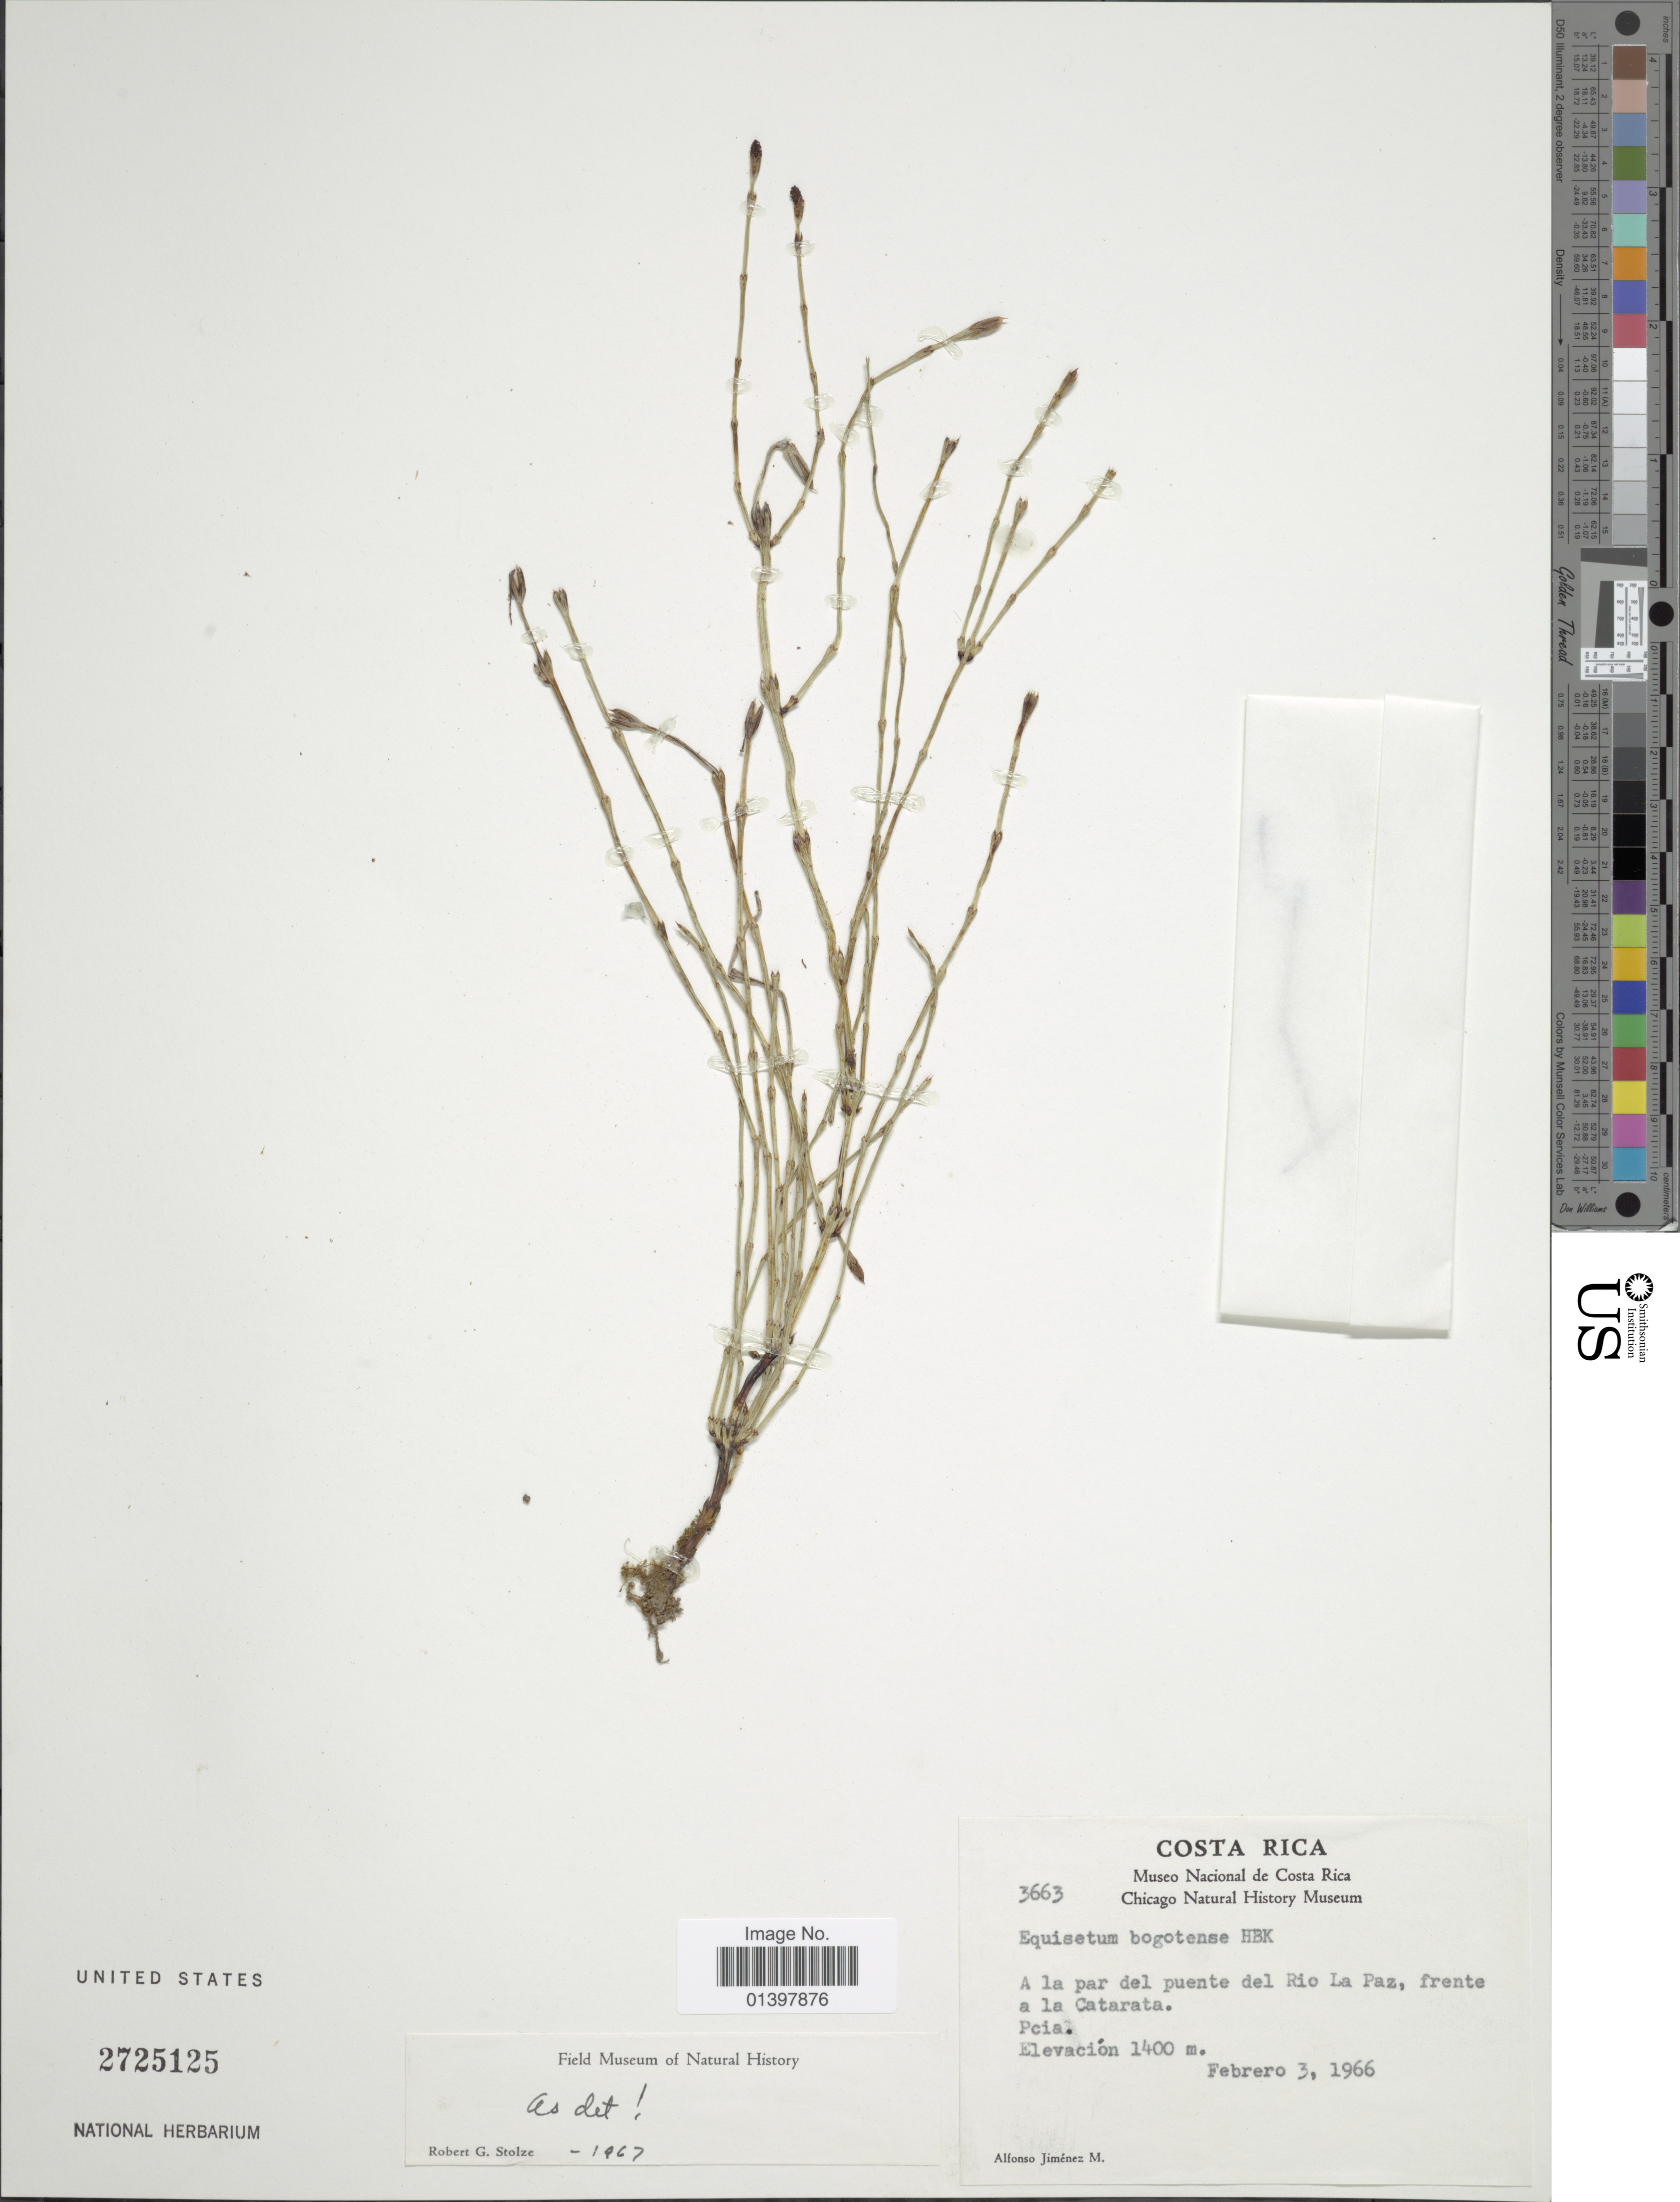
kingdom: Plantae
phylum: Tracheophyta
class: Polypodiopsida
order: Equisetales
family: Equisetaceae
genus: Equisetum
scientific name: Equisetum bogotense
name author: Kunth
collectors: A. Jimenez M.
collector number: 3663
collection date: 1966-02-03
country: Costa Rica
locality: A la par del puente del Rio La Paz, frente a la Catarata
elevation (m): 1400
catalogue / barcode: US 2725125